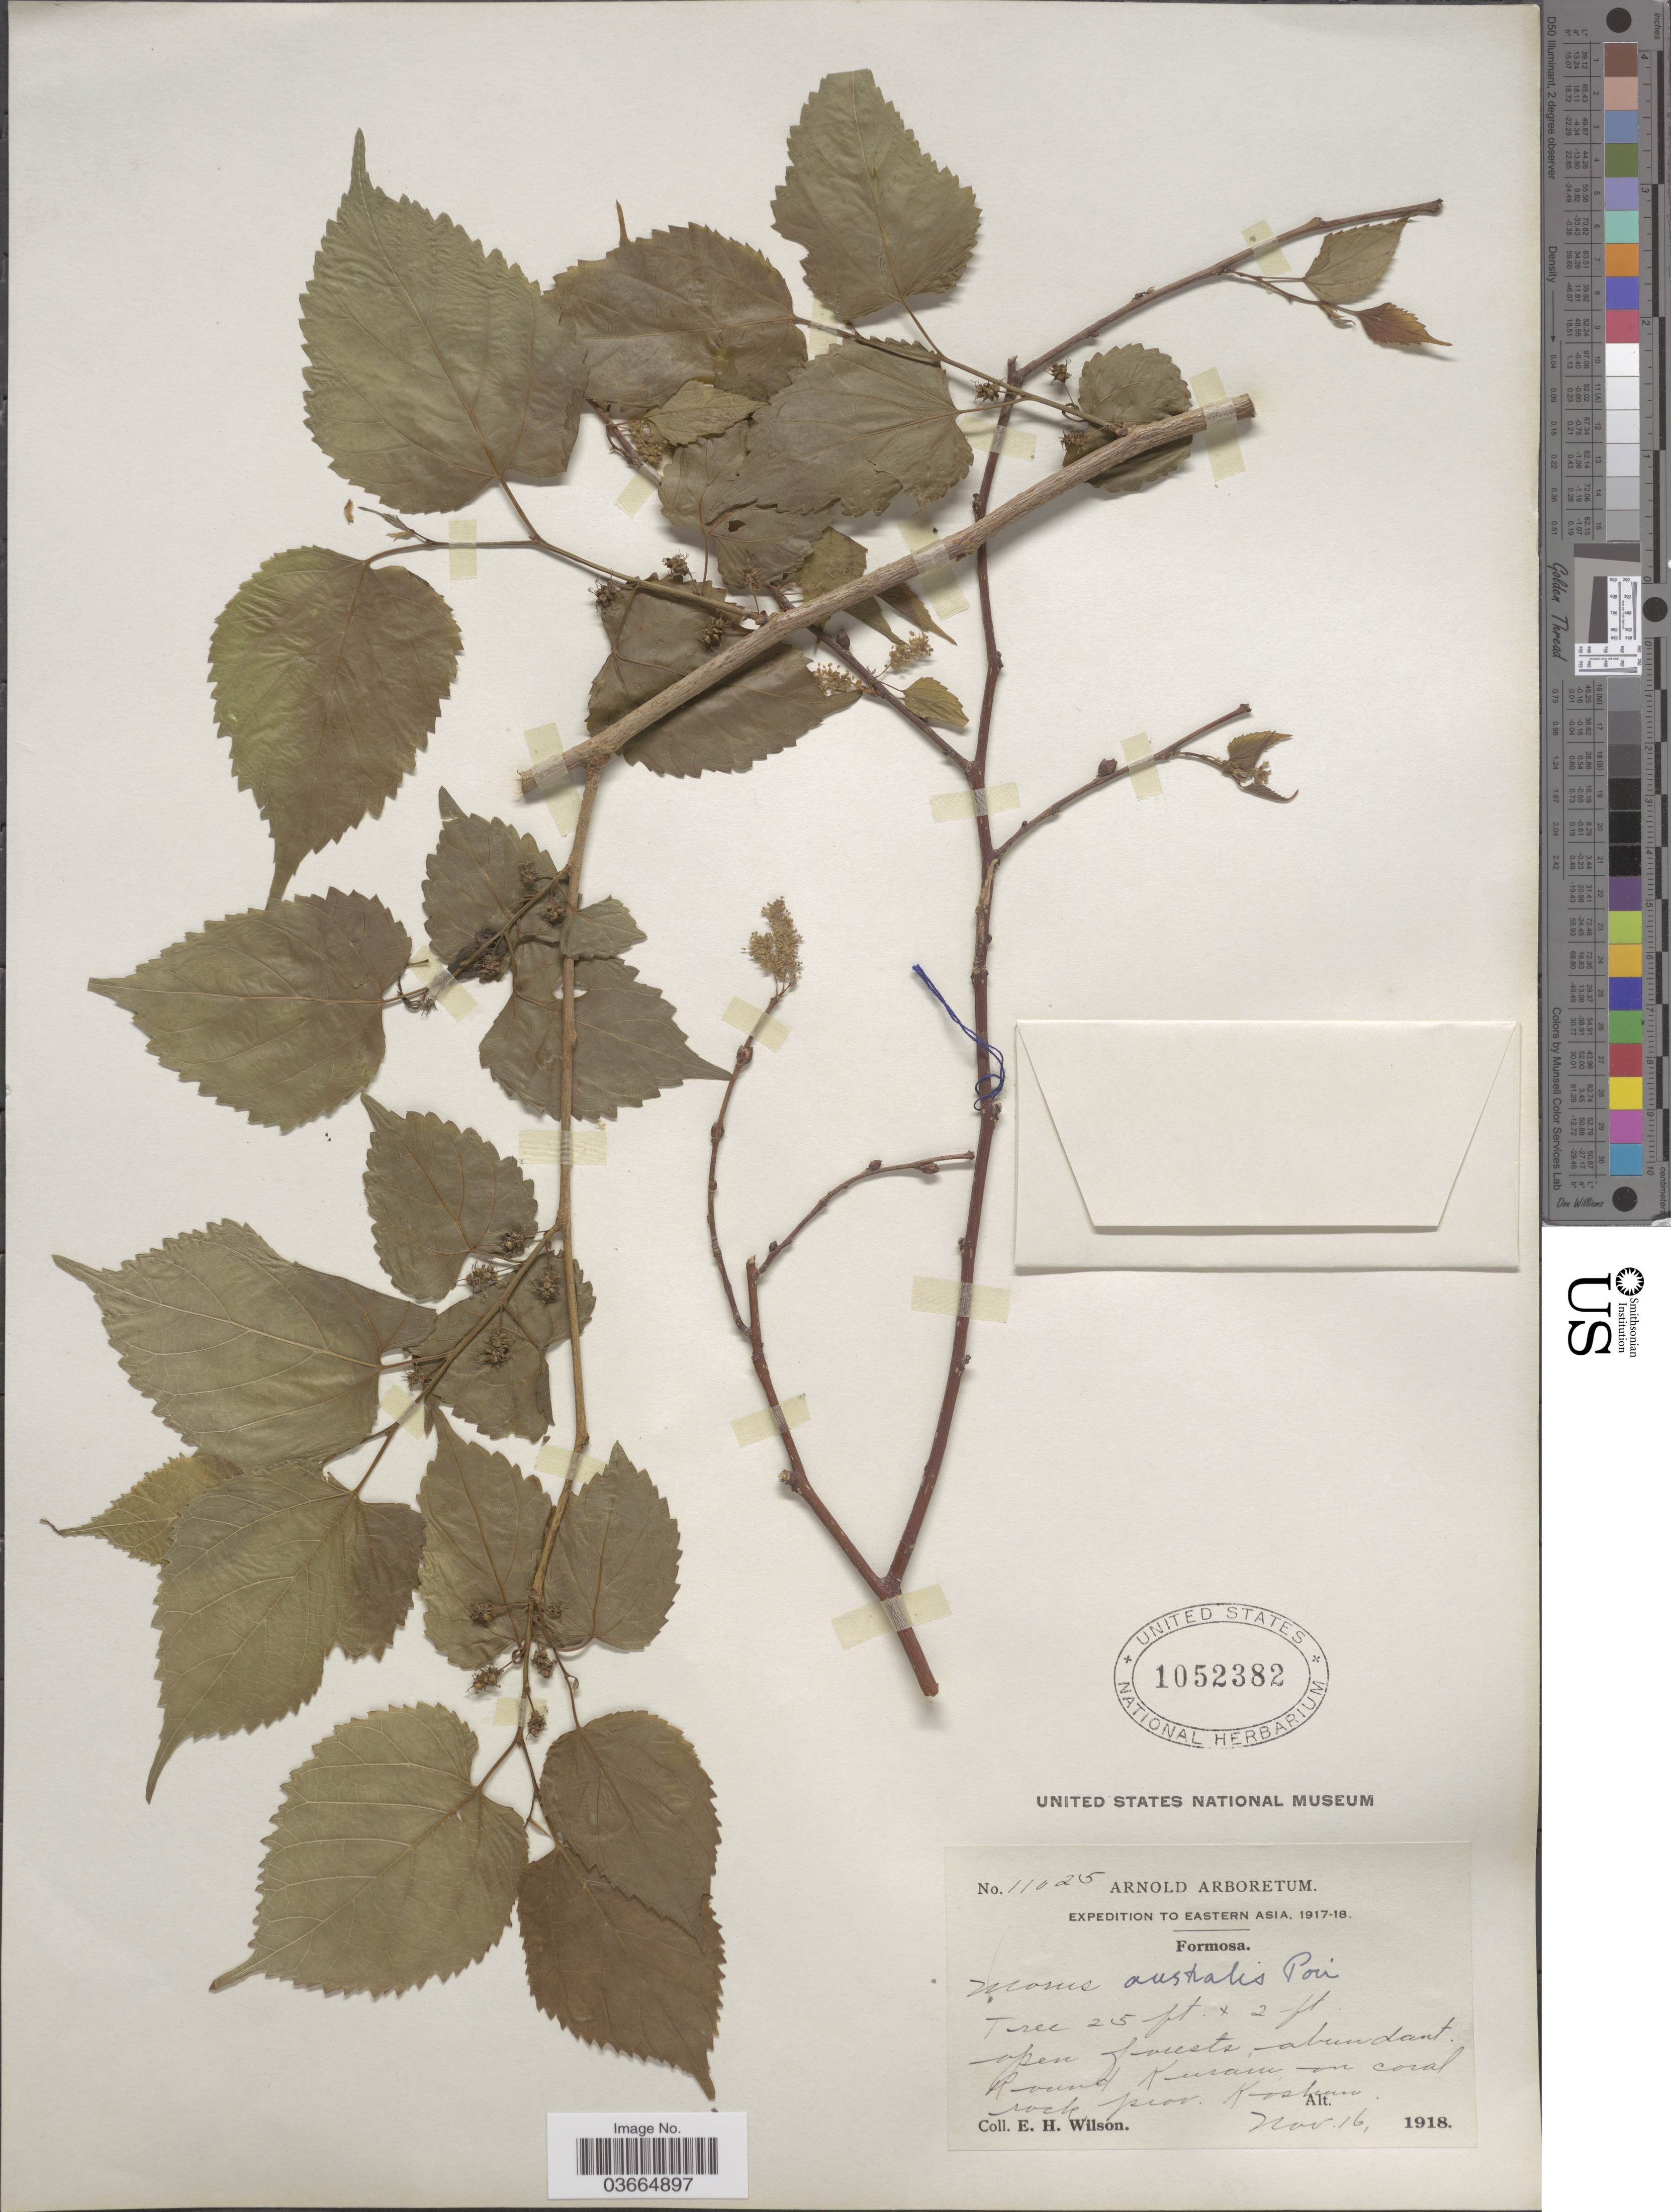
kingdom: Plantae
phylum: Tracheophyta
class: Magnoliopsida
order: Rosales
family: Moraceae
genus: Morus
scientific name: Morus acidosa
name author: Griff.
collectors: E. Wilson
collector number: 11025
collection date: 1918-11-16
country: Taiwan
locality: Eastern Asia. Formosa. Round Kurain on coral rock prov. Koskan*.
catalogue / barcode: US 1052382